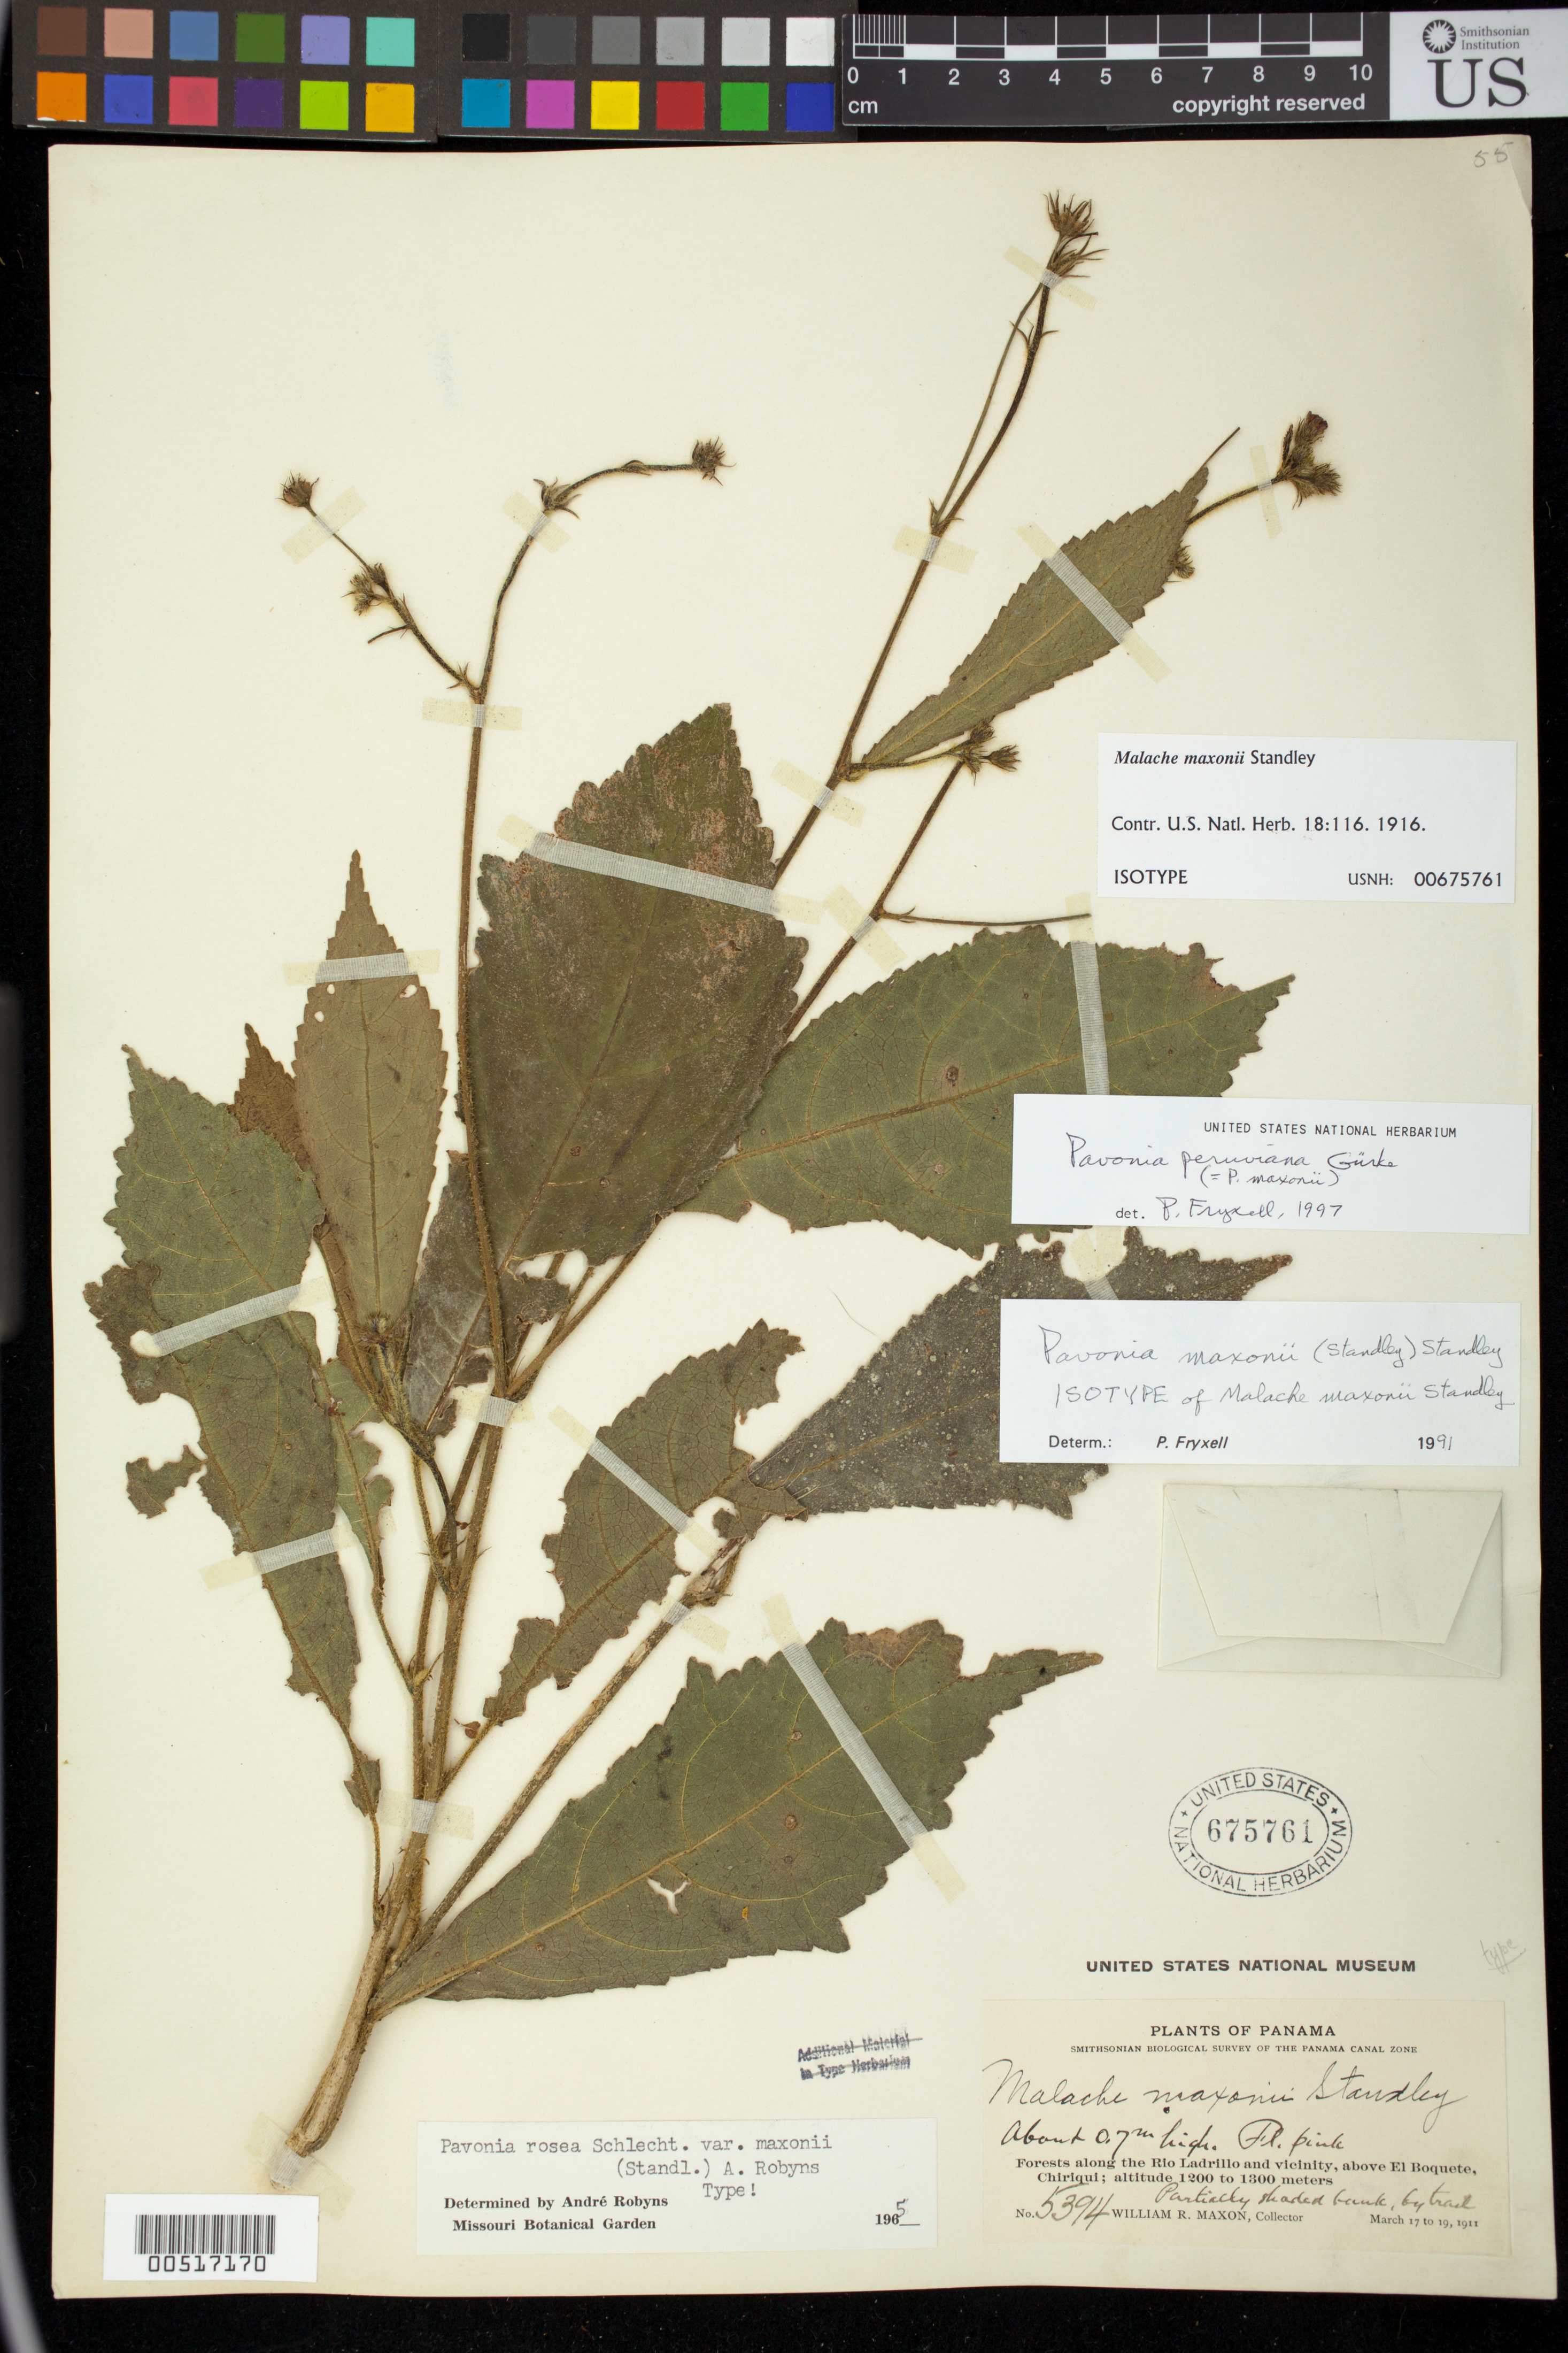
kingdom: Plantae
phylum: Tracheophyta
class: Magnoliopsida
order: Malvales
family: Malvaceae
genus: Malache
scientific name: Malache maxonii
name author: Standl.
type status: Isotype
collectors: W. R. Maxon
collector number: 5394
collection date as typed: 17 Mar 1911 to 19 Mar 1911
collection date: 1911-03-17/1911-03-19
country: Panama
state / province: Chiriquí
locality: Forests along the Rio Ladrillo and vicinity, above El Boquete, Chiriqui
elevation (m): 1200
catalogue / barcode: US 675761